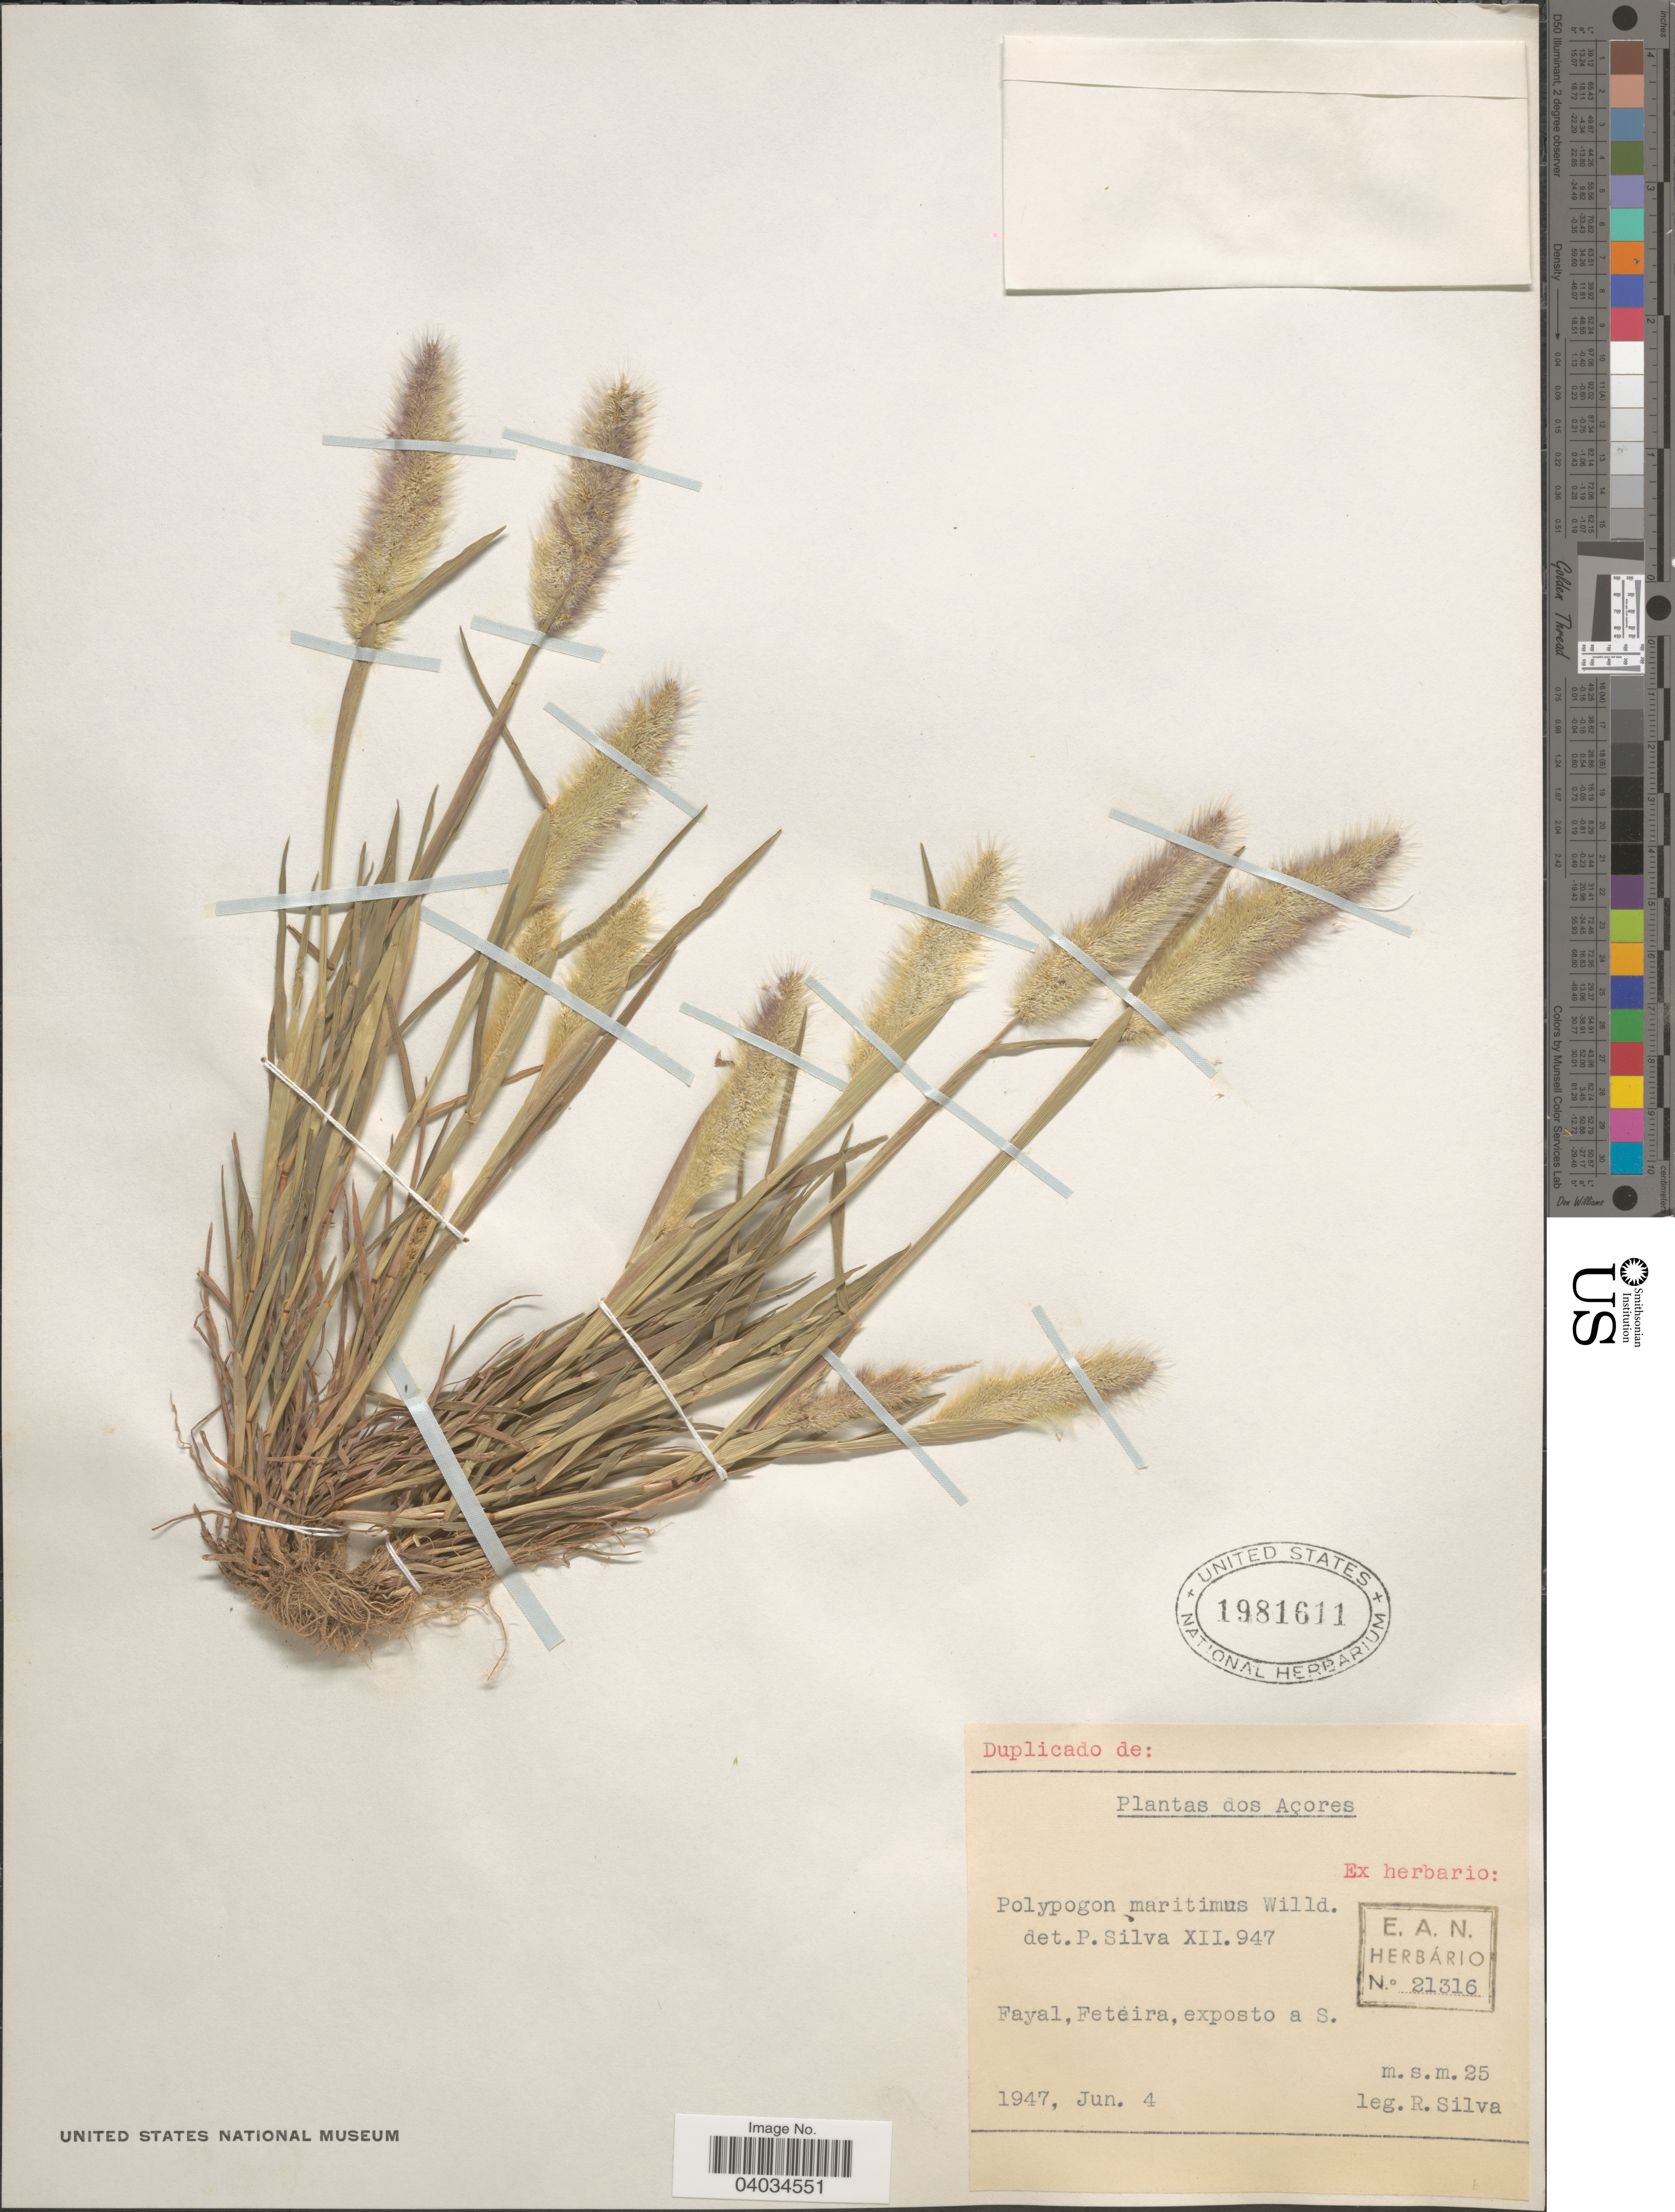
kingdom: Plantae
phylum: Tracheophyta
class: Liliopsida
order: Poales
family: Poaceae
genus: Polypogon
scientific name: Polypogon maritimus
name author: Willd.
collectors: R. Silva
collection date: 1947-06-04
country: Portugal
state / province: Azores (Aut. Reg.)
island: Faial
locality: Açores. Fayal, Feteira, exposto a S.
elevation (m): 25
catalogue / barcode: US 1981611